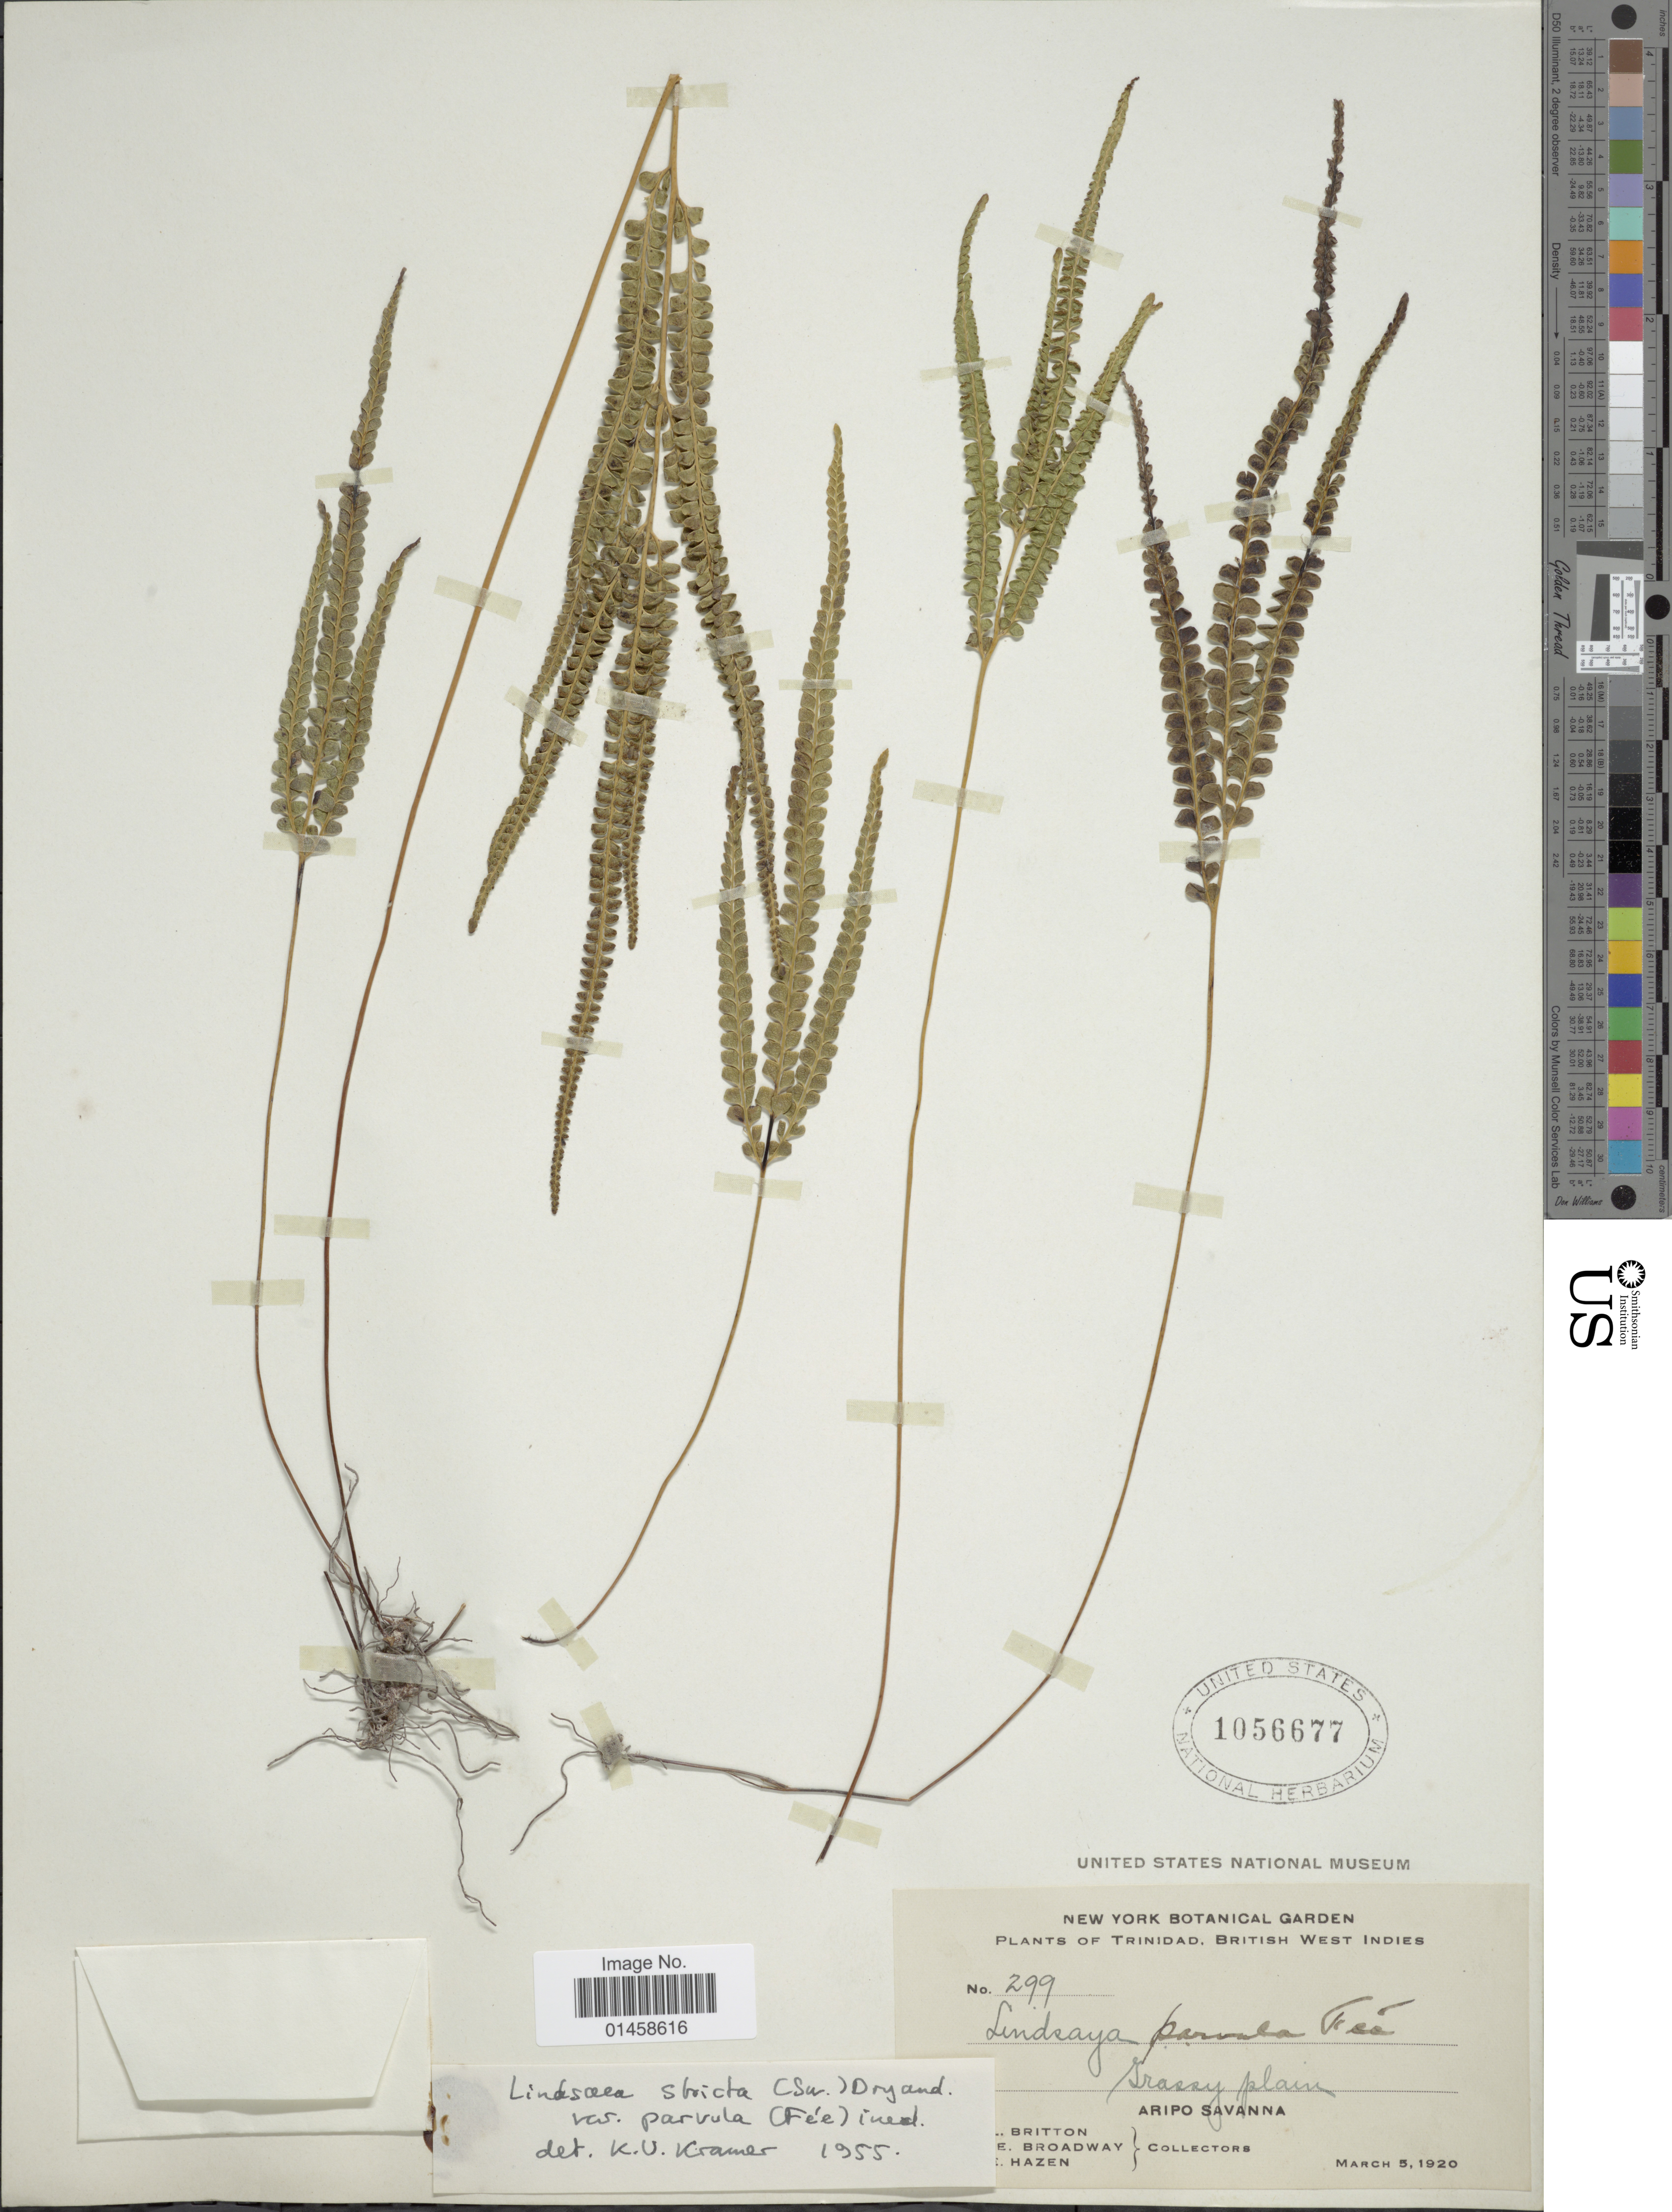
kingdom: Plantae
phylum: Tracheophyta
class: Polypodiopsida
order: Polypodiales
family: Lindsaeaceae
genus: Lindsaea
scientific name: Lindsaea stricta var. parvula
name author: (Fée) K.U. Kramer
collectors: Britton, --, W. E. Broadway & Hazen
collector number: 299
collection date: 1920-03-05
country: Trinidad and Tobago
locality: Trinidad, Aripo Savanna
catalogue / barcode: US 1056677